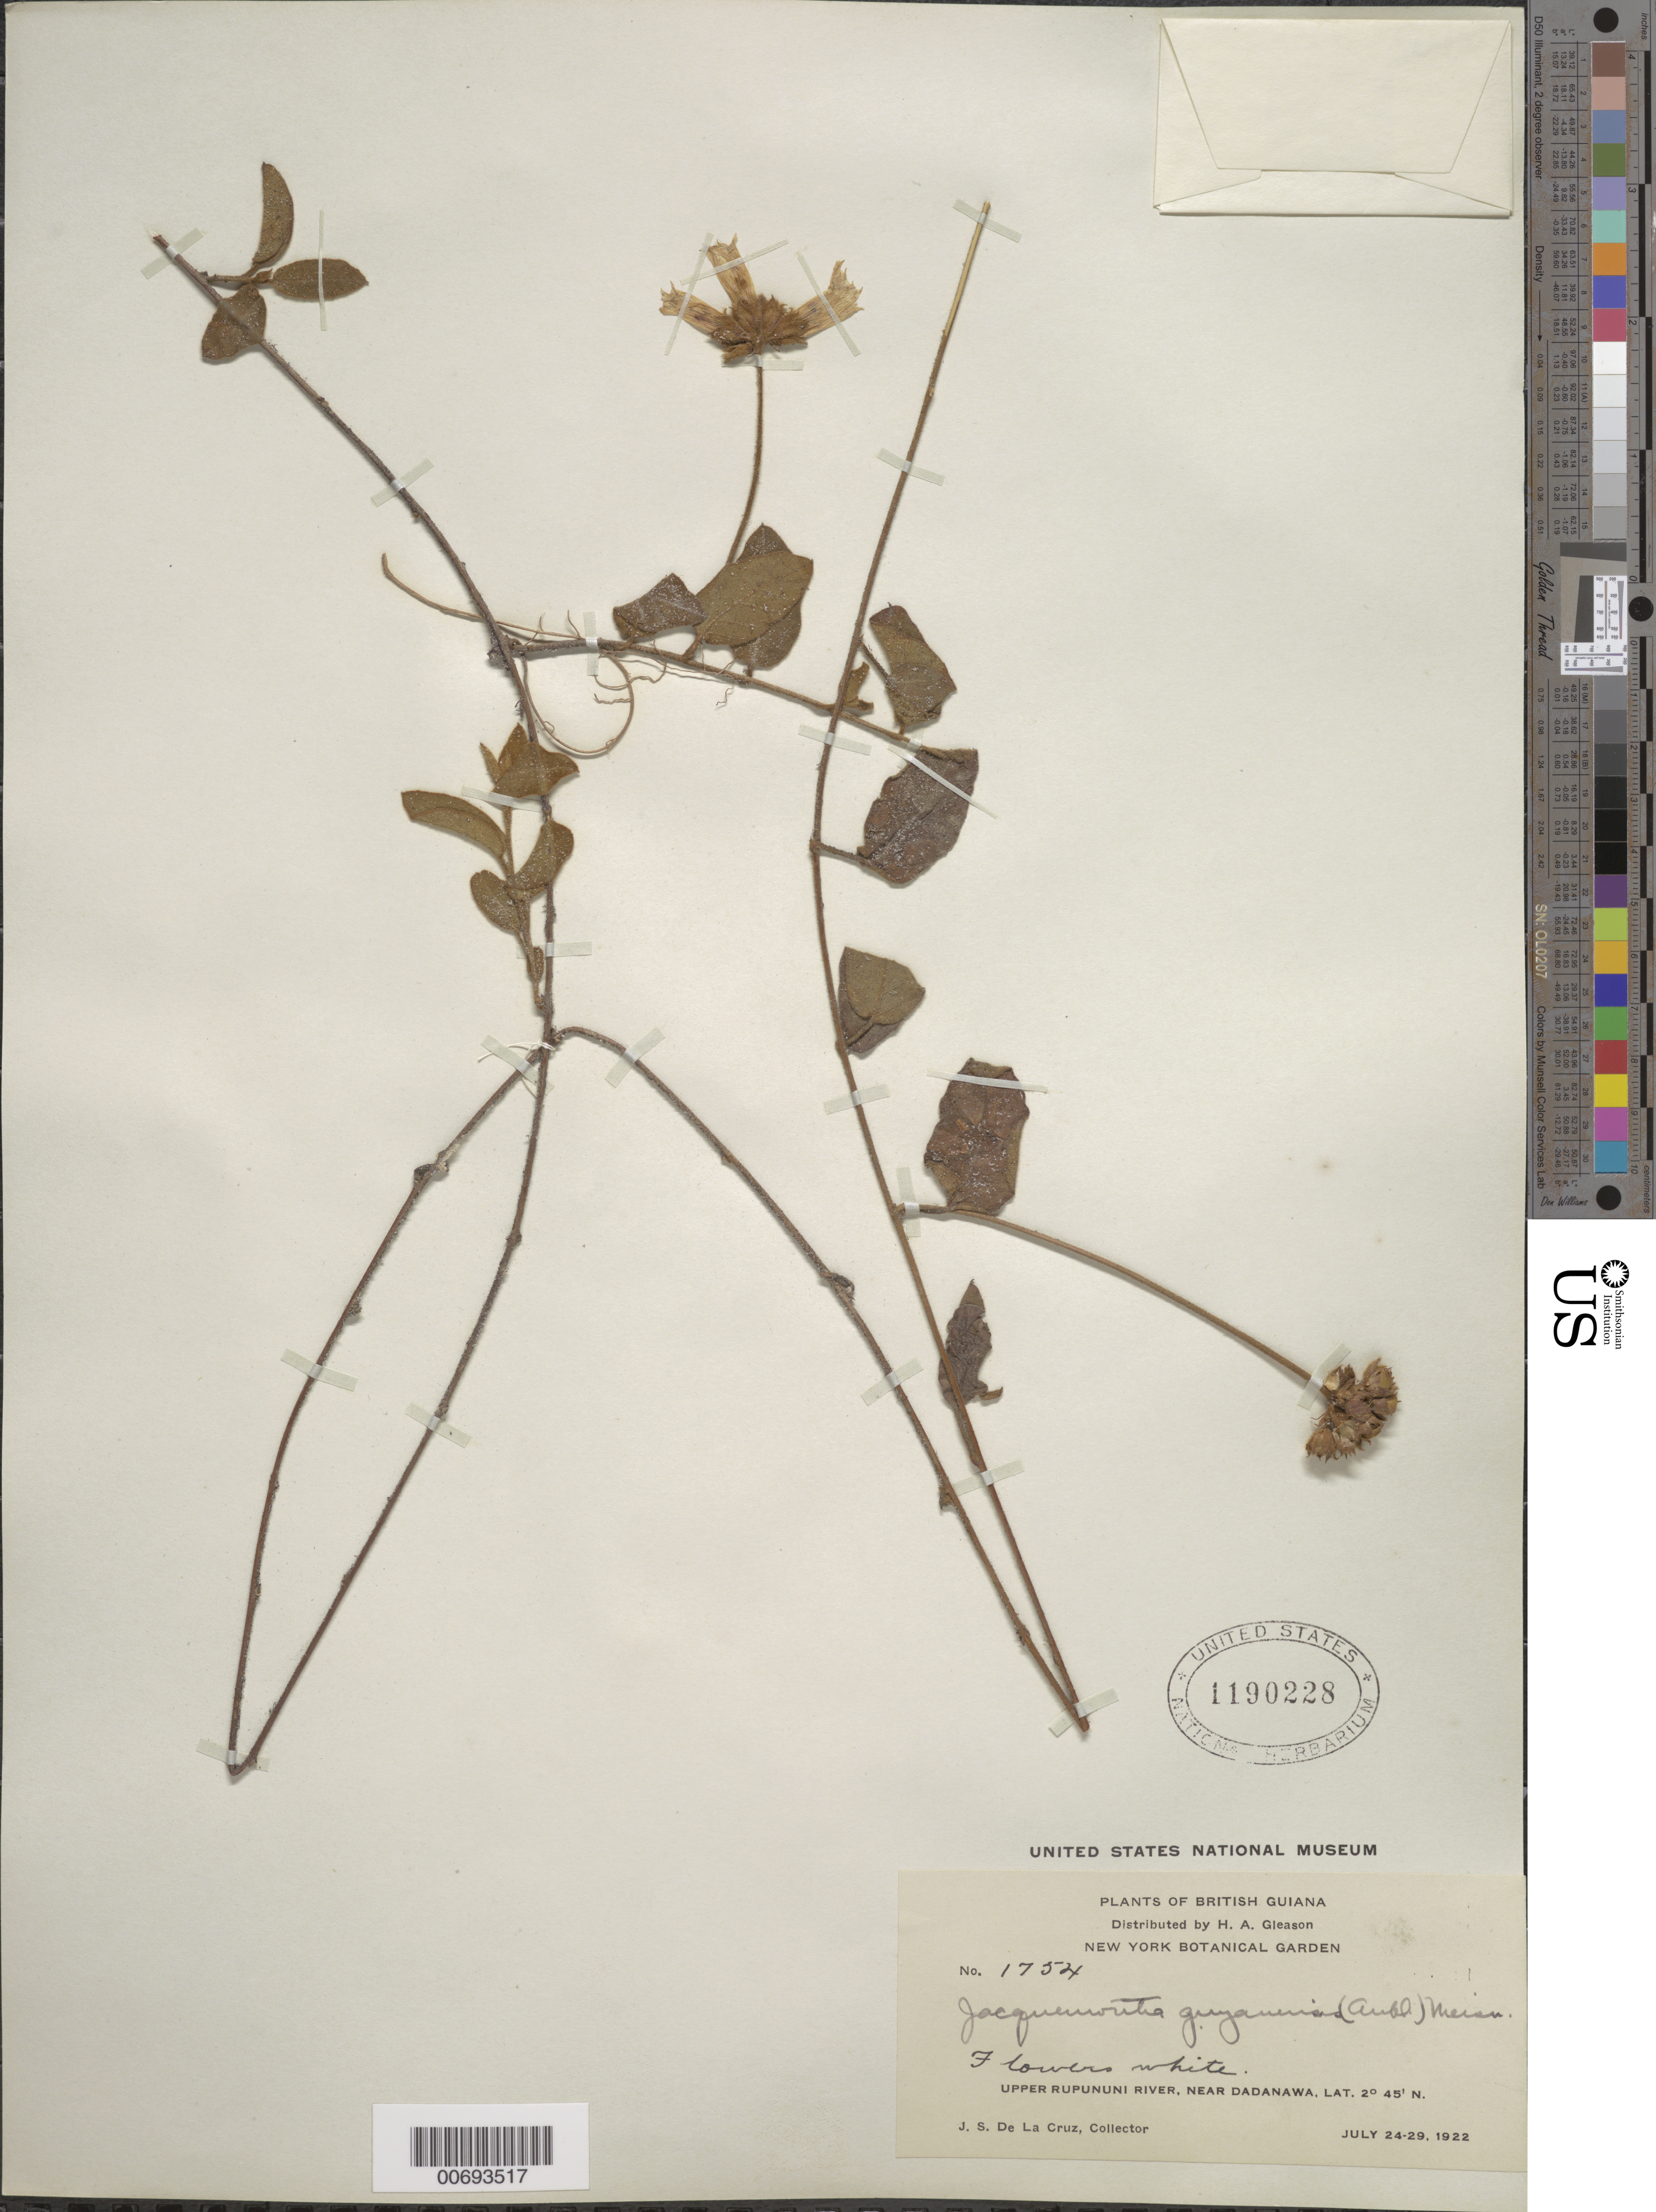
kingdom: Plantae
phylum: Tracheophyta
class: Magnoliopsida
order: Solanales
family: Convolvulaceae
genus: Jacquemontia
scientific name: Jacquemontia guyanensis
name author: (Aubl.) Meisn.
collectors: J. S. de la Cruz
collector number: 1754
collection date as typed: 24-Jul-22 to 29-Jul-22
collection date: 1922-07-24/1922-07-29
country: Guyana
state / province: U. Takutu-U. Essequibo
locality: Dadanawa, near, upper Rupununi R.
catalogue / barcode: US 1190228